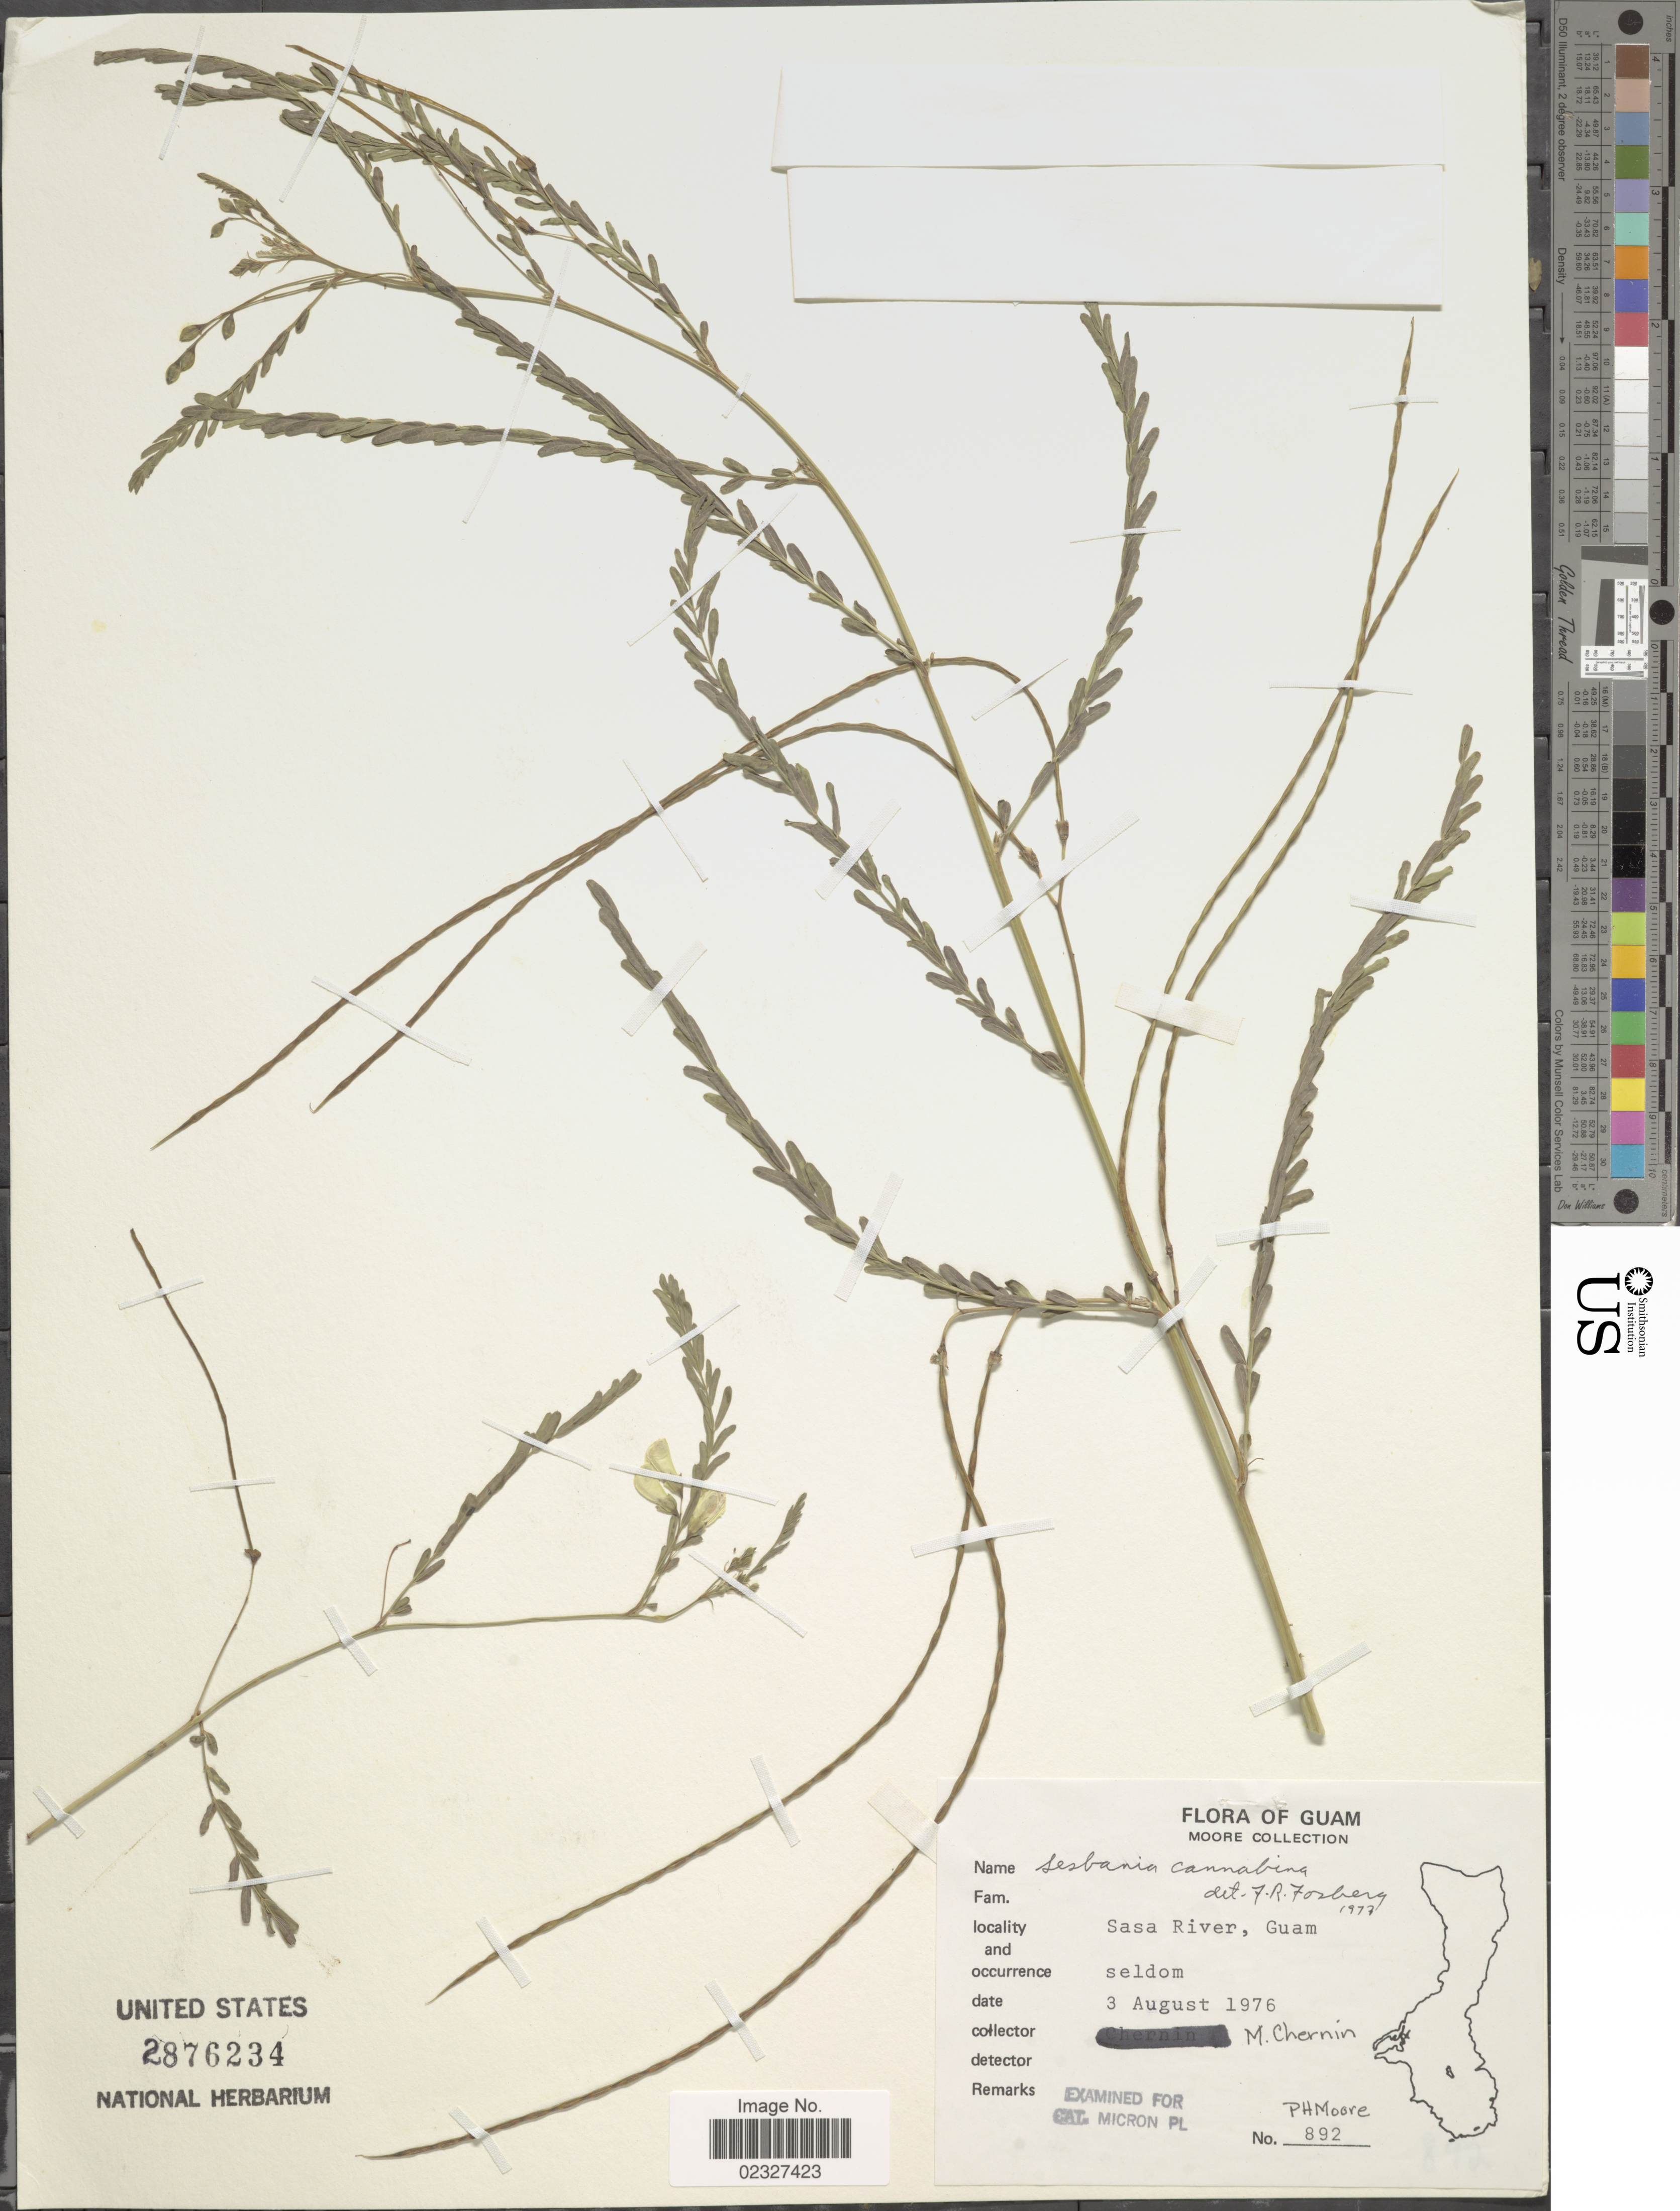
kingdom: Plantae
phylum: Tracheophyta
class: Magnoliopsida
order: Fabales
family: Fabaceae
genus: Sesbania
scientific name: Sesbania cannabina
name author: (Retz.) Poir.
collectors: M. Chernin & P. H. Moore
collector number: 892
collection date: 1976-08-03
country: Guam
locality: Sasa River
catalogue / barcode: US 2876234